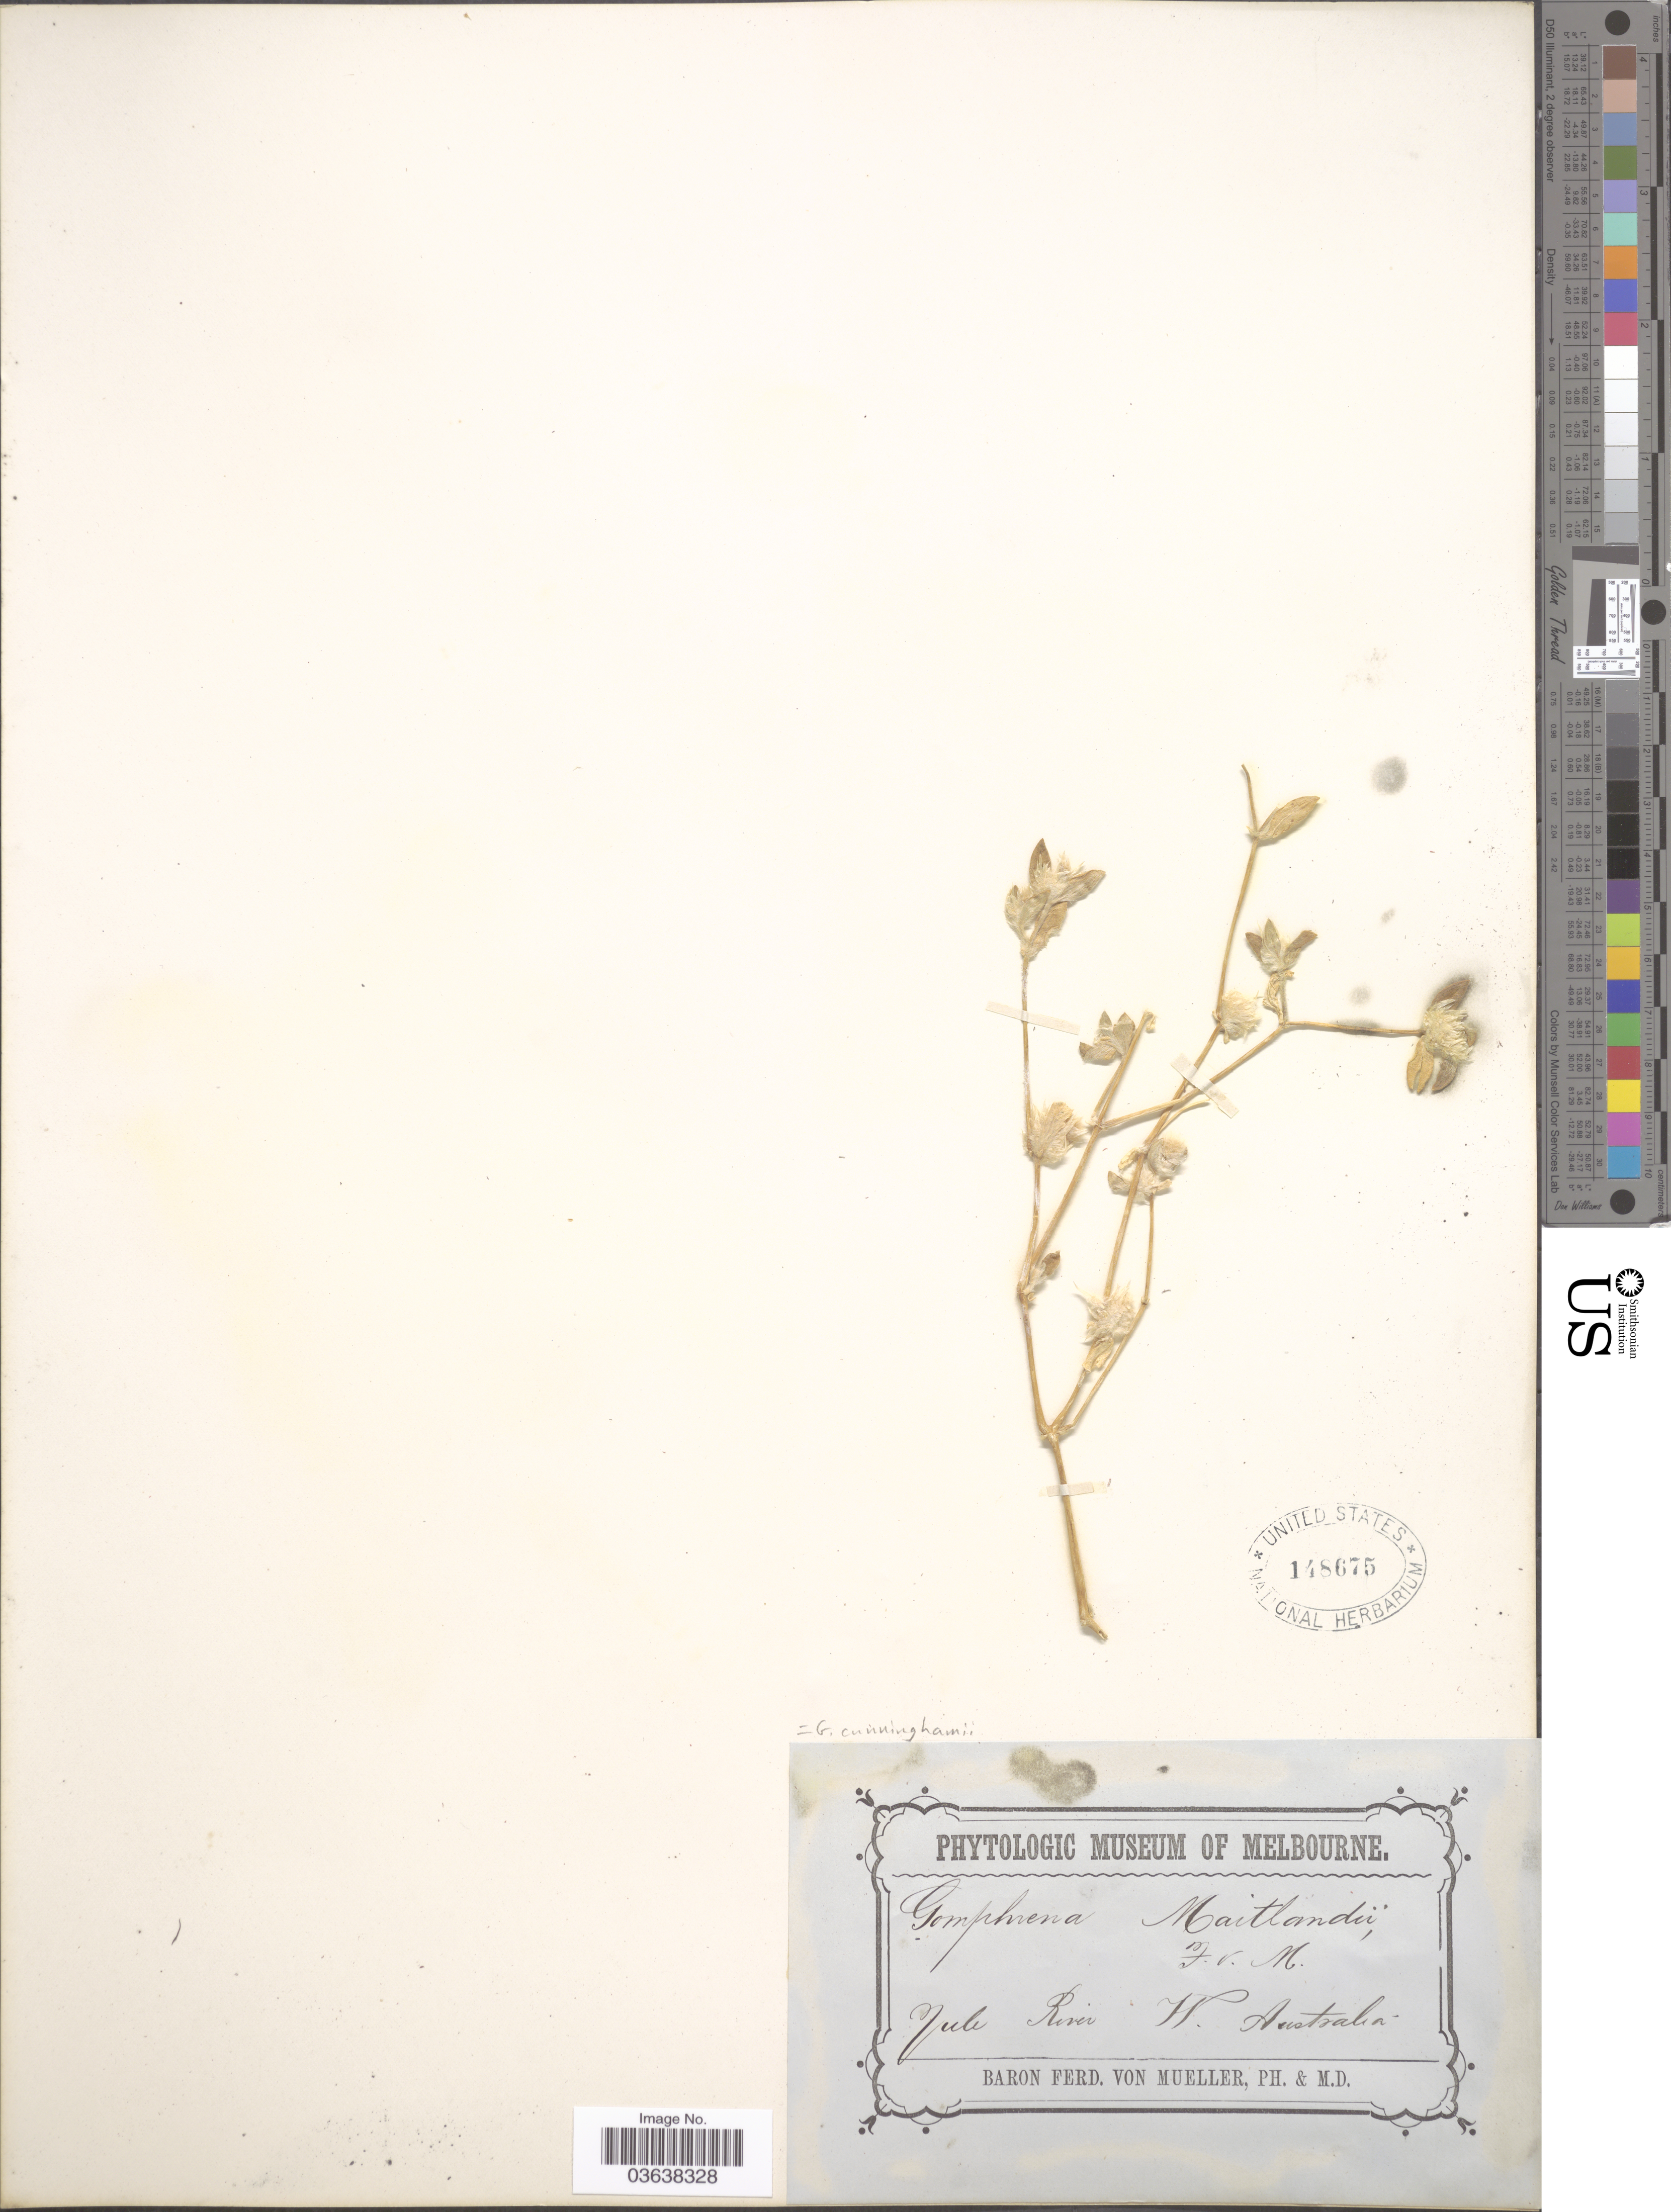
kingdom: Plantae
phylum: Tracheophyta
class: Magnoliopsida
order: Caryophyllales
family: Amaranthaceae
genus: Gomphrena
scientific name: Gomphrena cunninghamii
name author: (Moq.) Druce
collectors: F. Mueller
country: Australia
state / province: Western Australia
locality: Yule River. W. Australia.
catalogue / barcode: US 148675